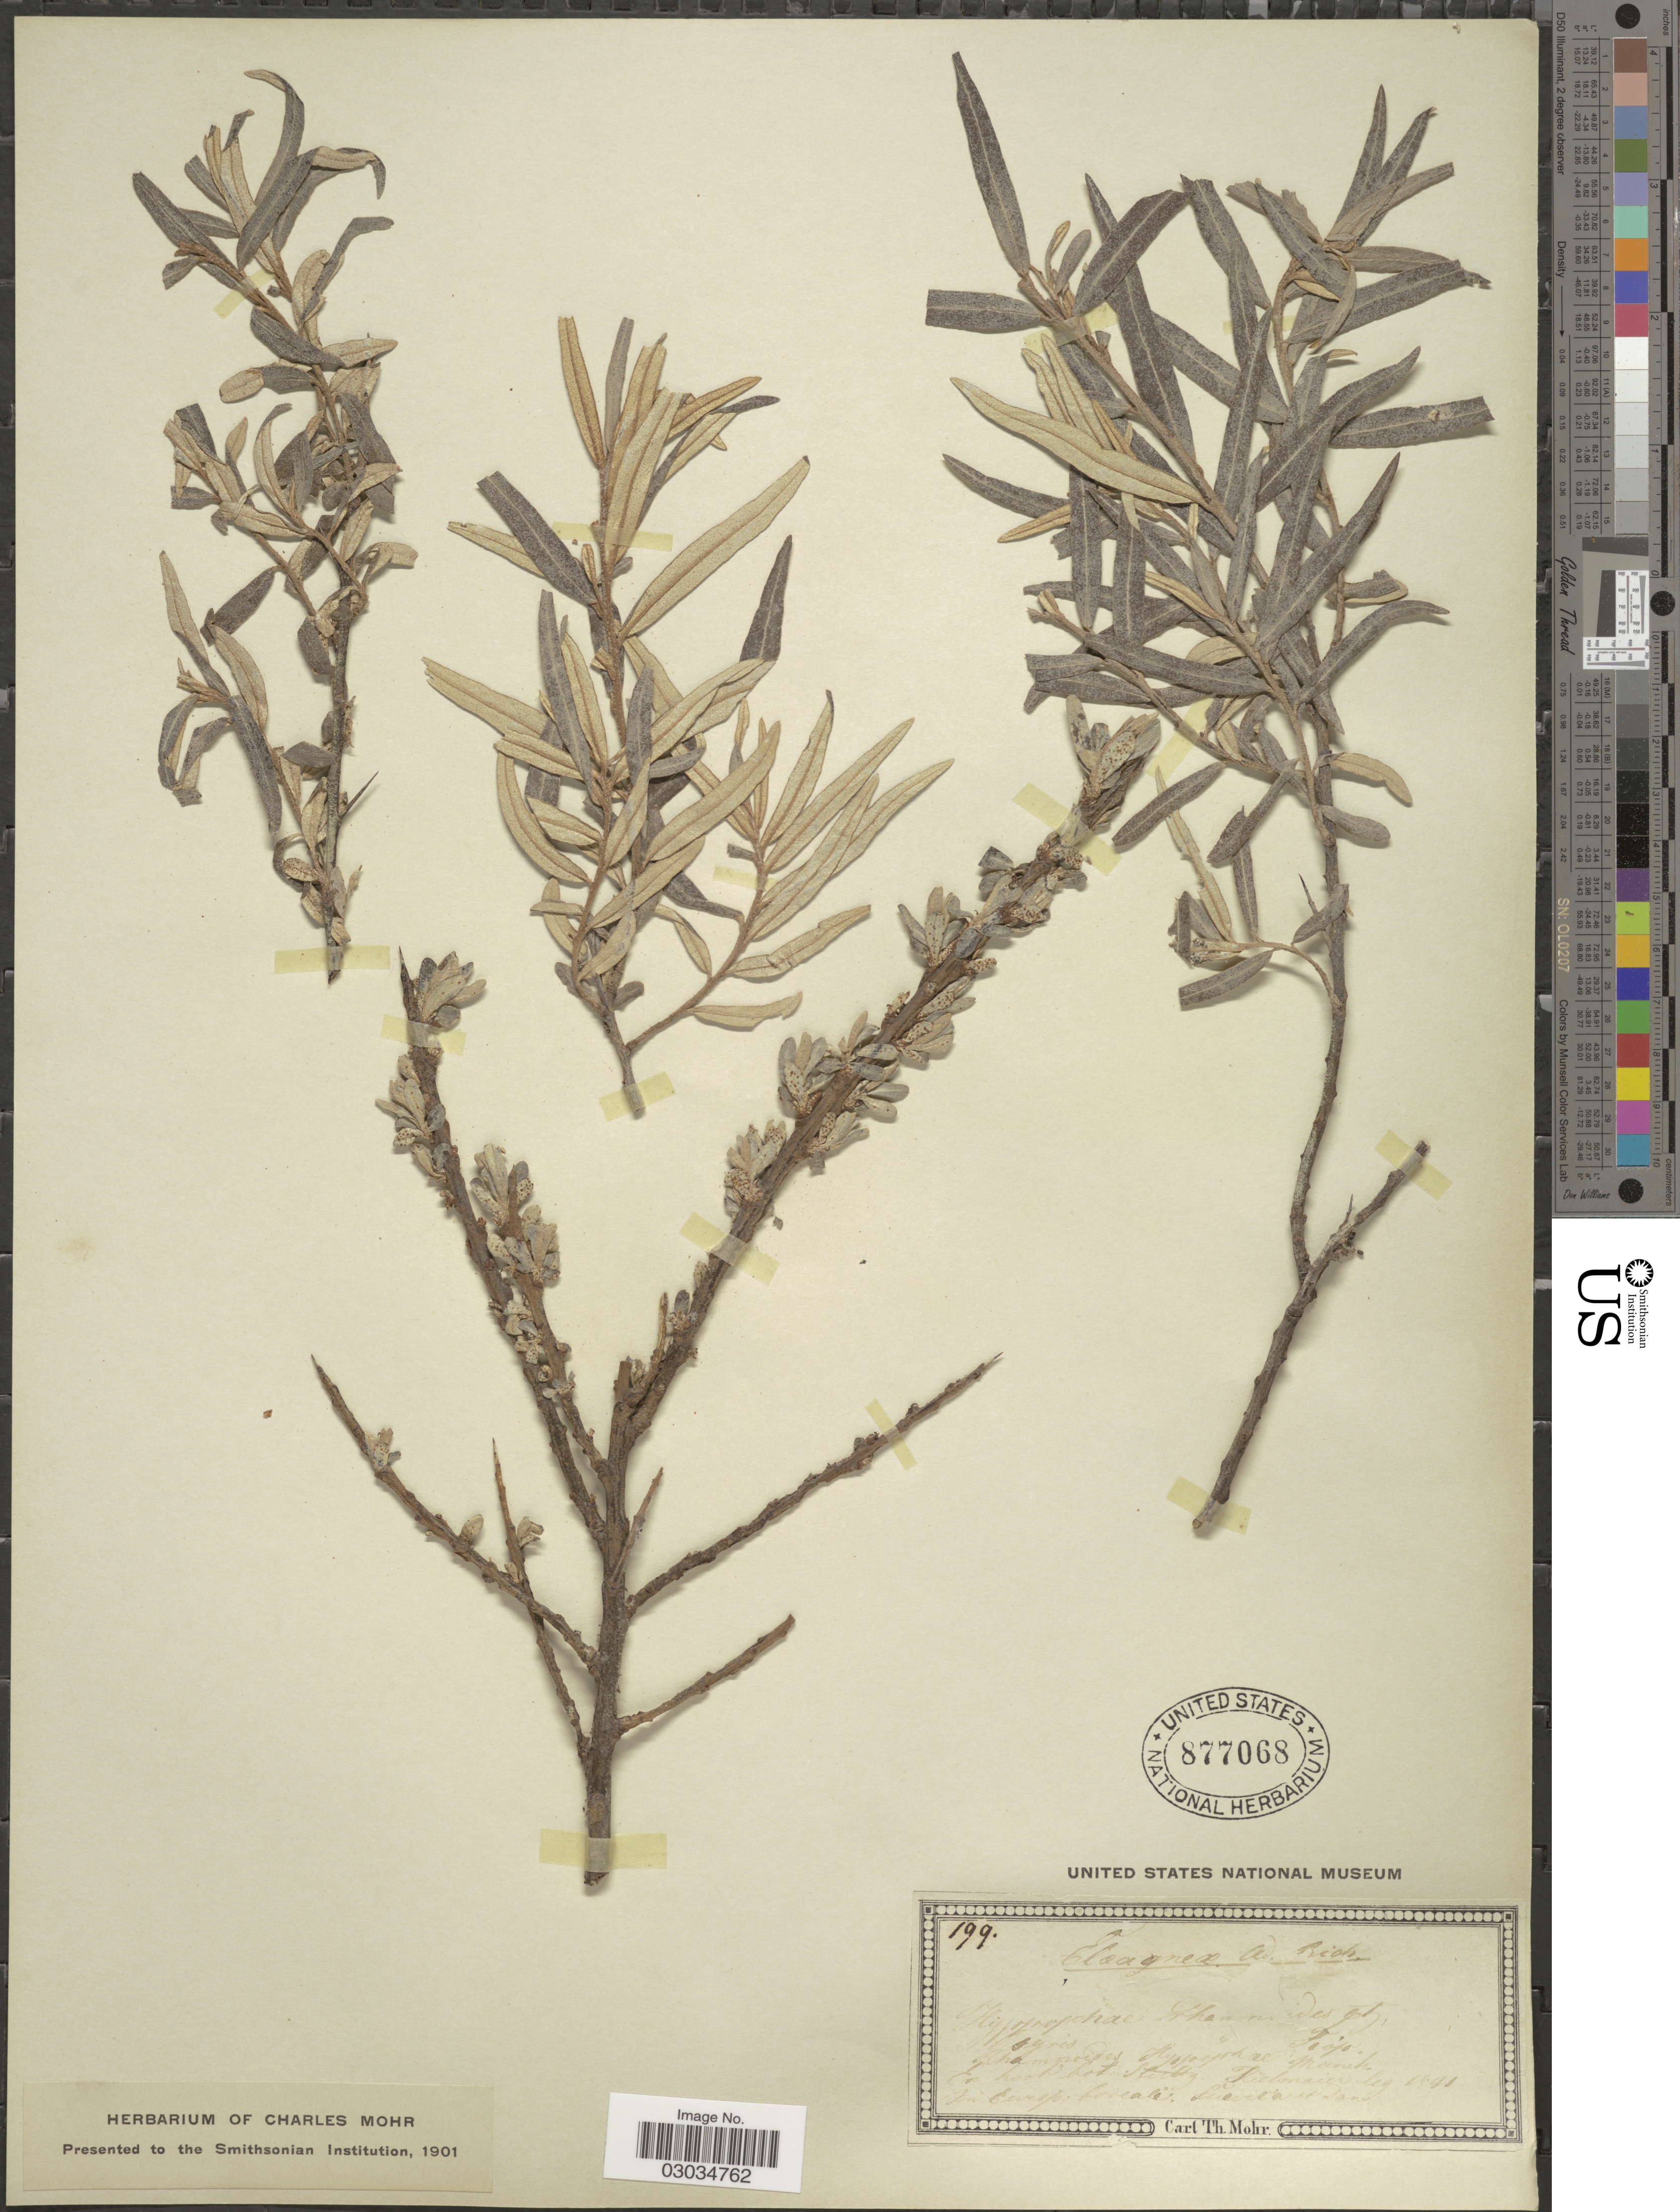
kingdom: Plantae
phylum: Tracheophyta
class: Magnoliopsida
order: Rosales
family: Elaeagnaceae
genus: Hippophae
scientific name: Hippophae rhamnoides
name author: L.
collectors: Mohr, C. T. (herbarium)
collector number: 199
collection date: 1841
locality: Kielmaier In Europ: boreale Luoviant et Danb. [interpreted]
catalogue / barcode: US 877068